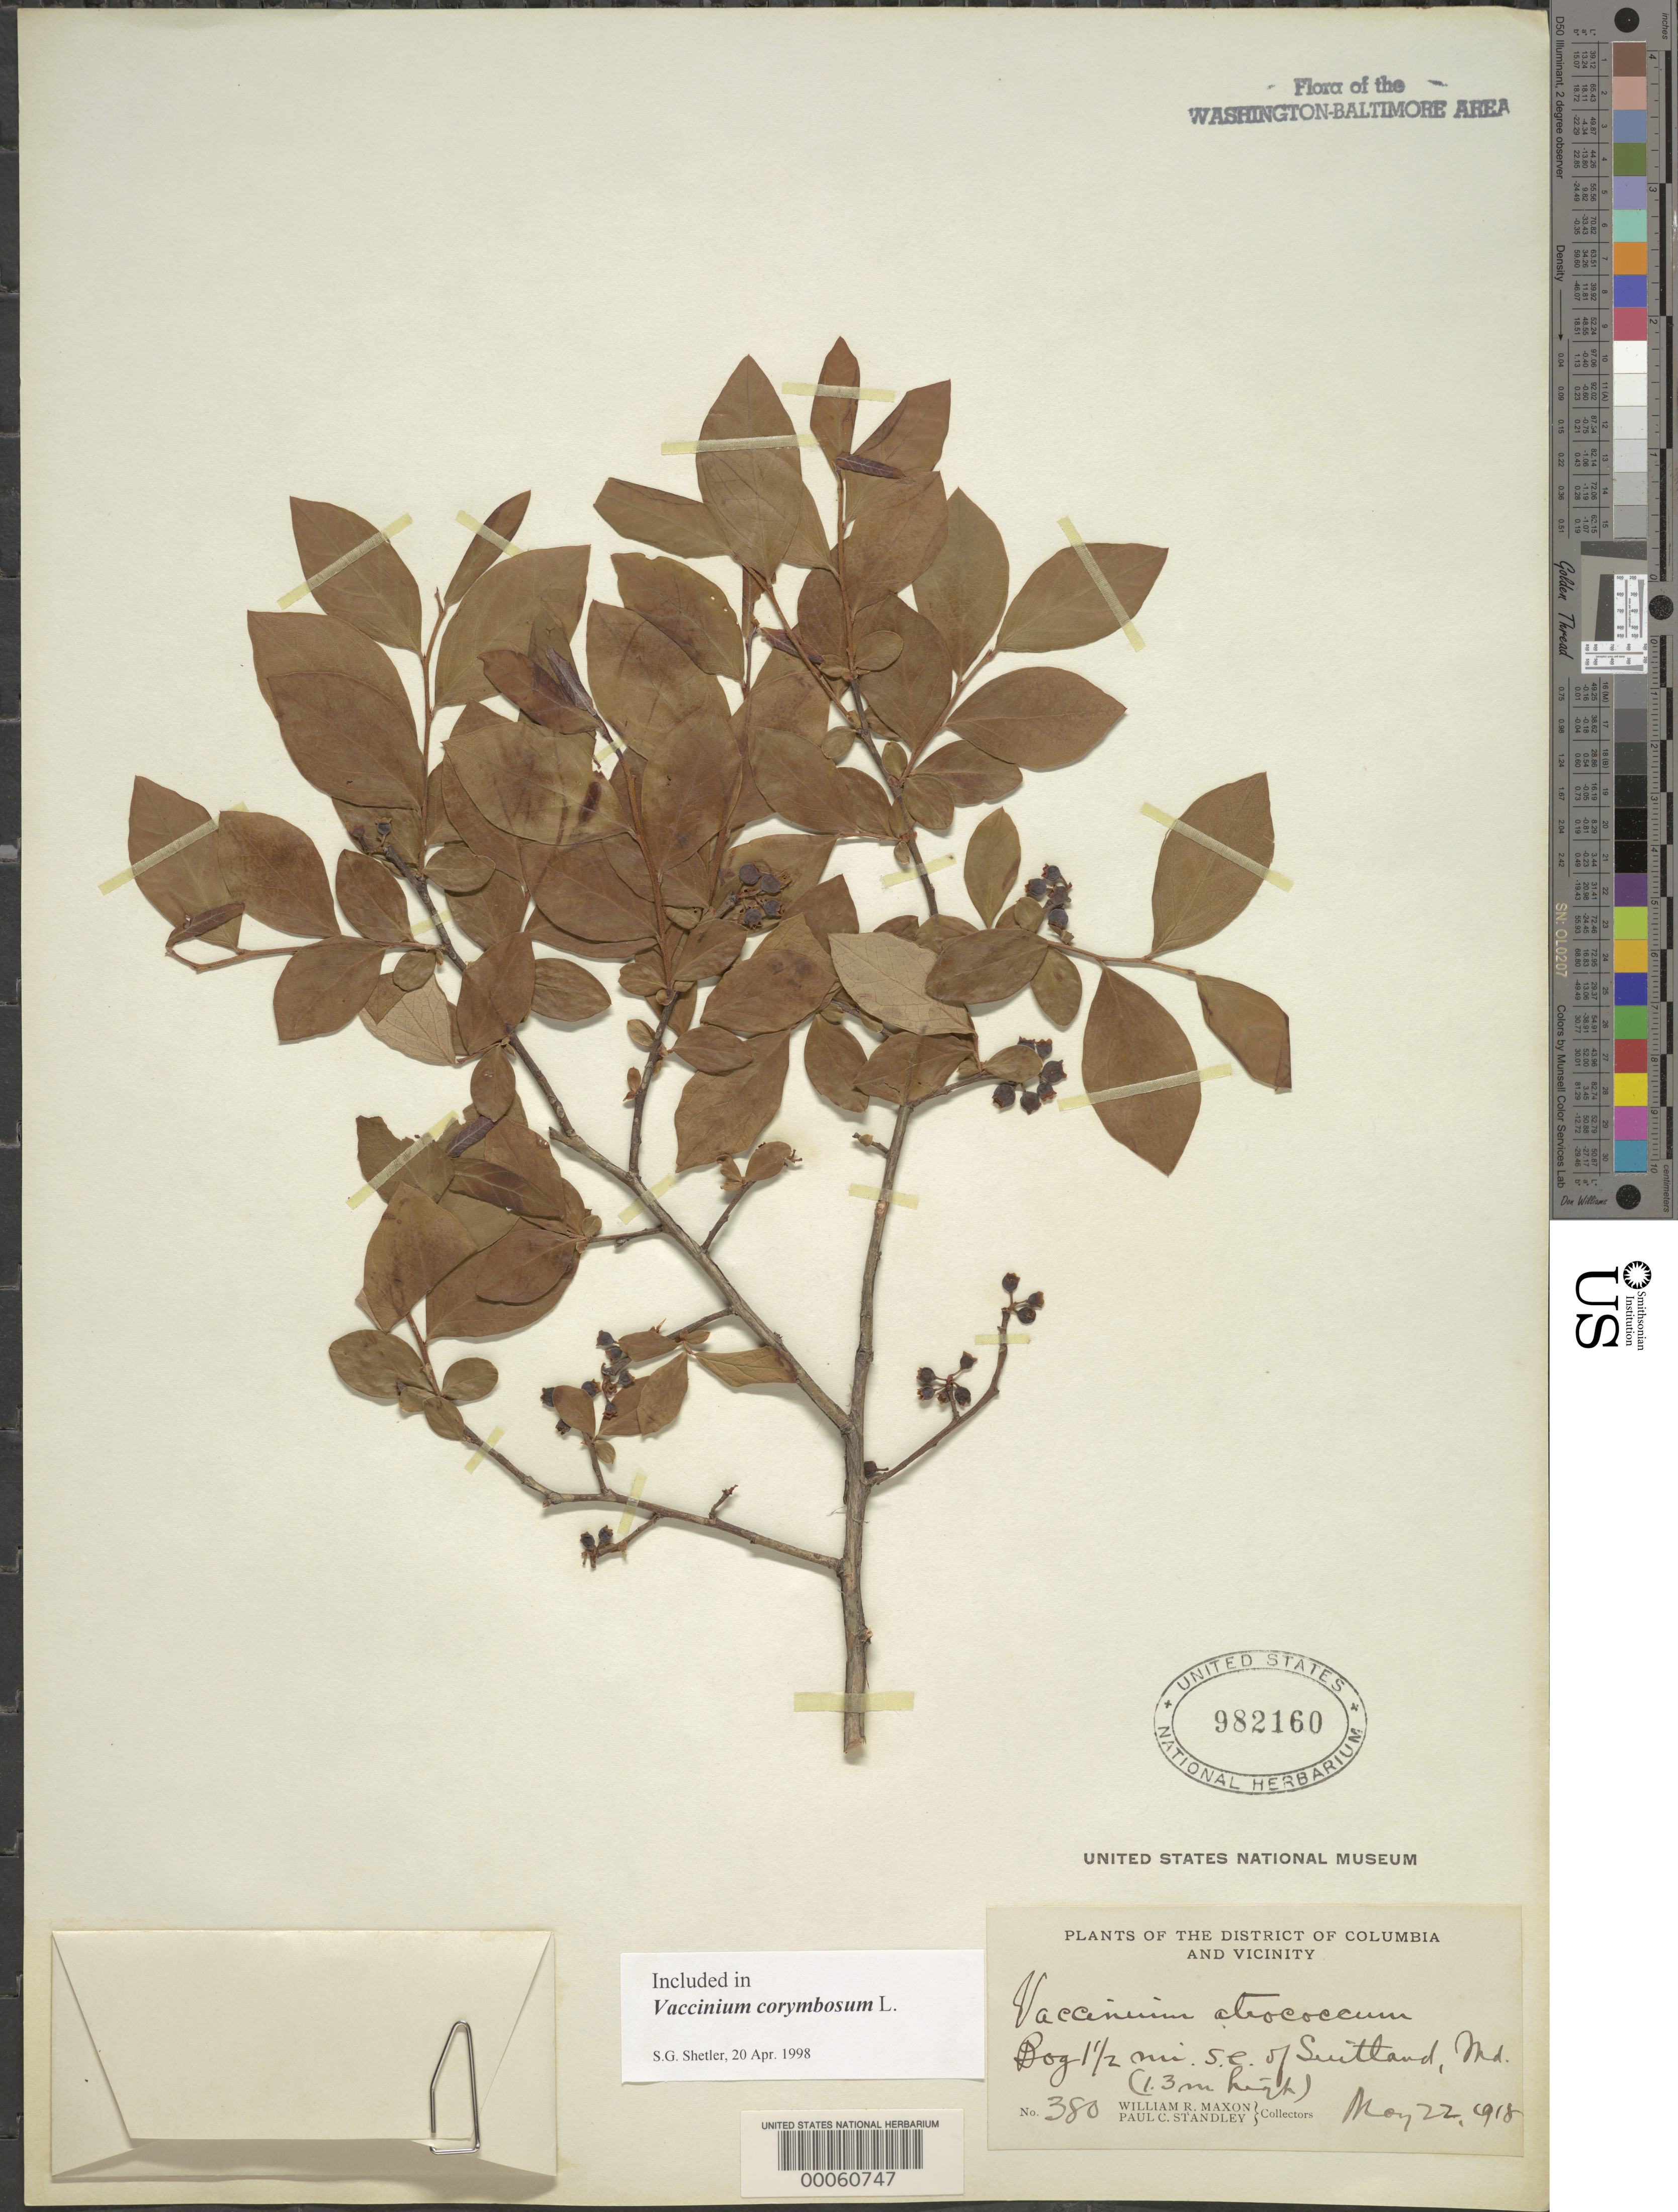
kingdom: Plantae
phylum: Tracheophyta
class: Magnoliopsida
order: Ericales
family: Ericaceae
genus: Vaccinium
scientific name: Vaccinium corymbosum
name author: L.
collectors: W. R. Maxon & P. C. Standley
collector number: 380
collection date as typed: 22 May 1918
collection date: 1918-05-22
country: United States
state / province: Maryland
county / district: Prince George's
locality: SE of Suitland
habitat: Bog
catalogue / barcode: US 982160